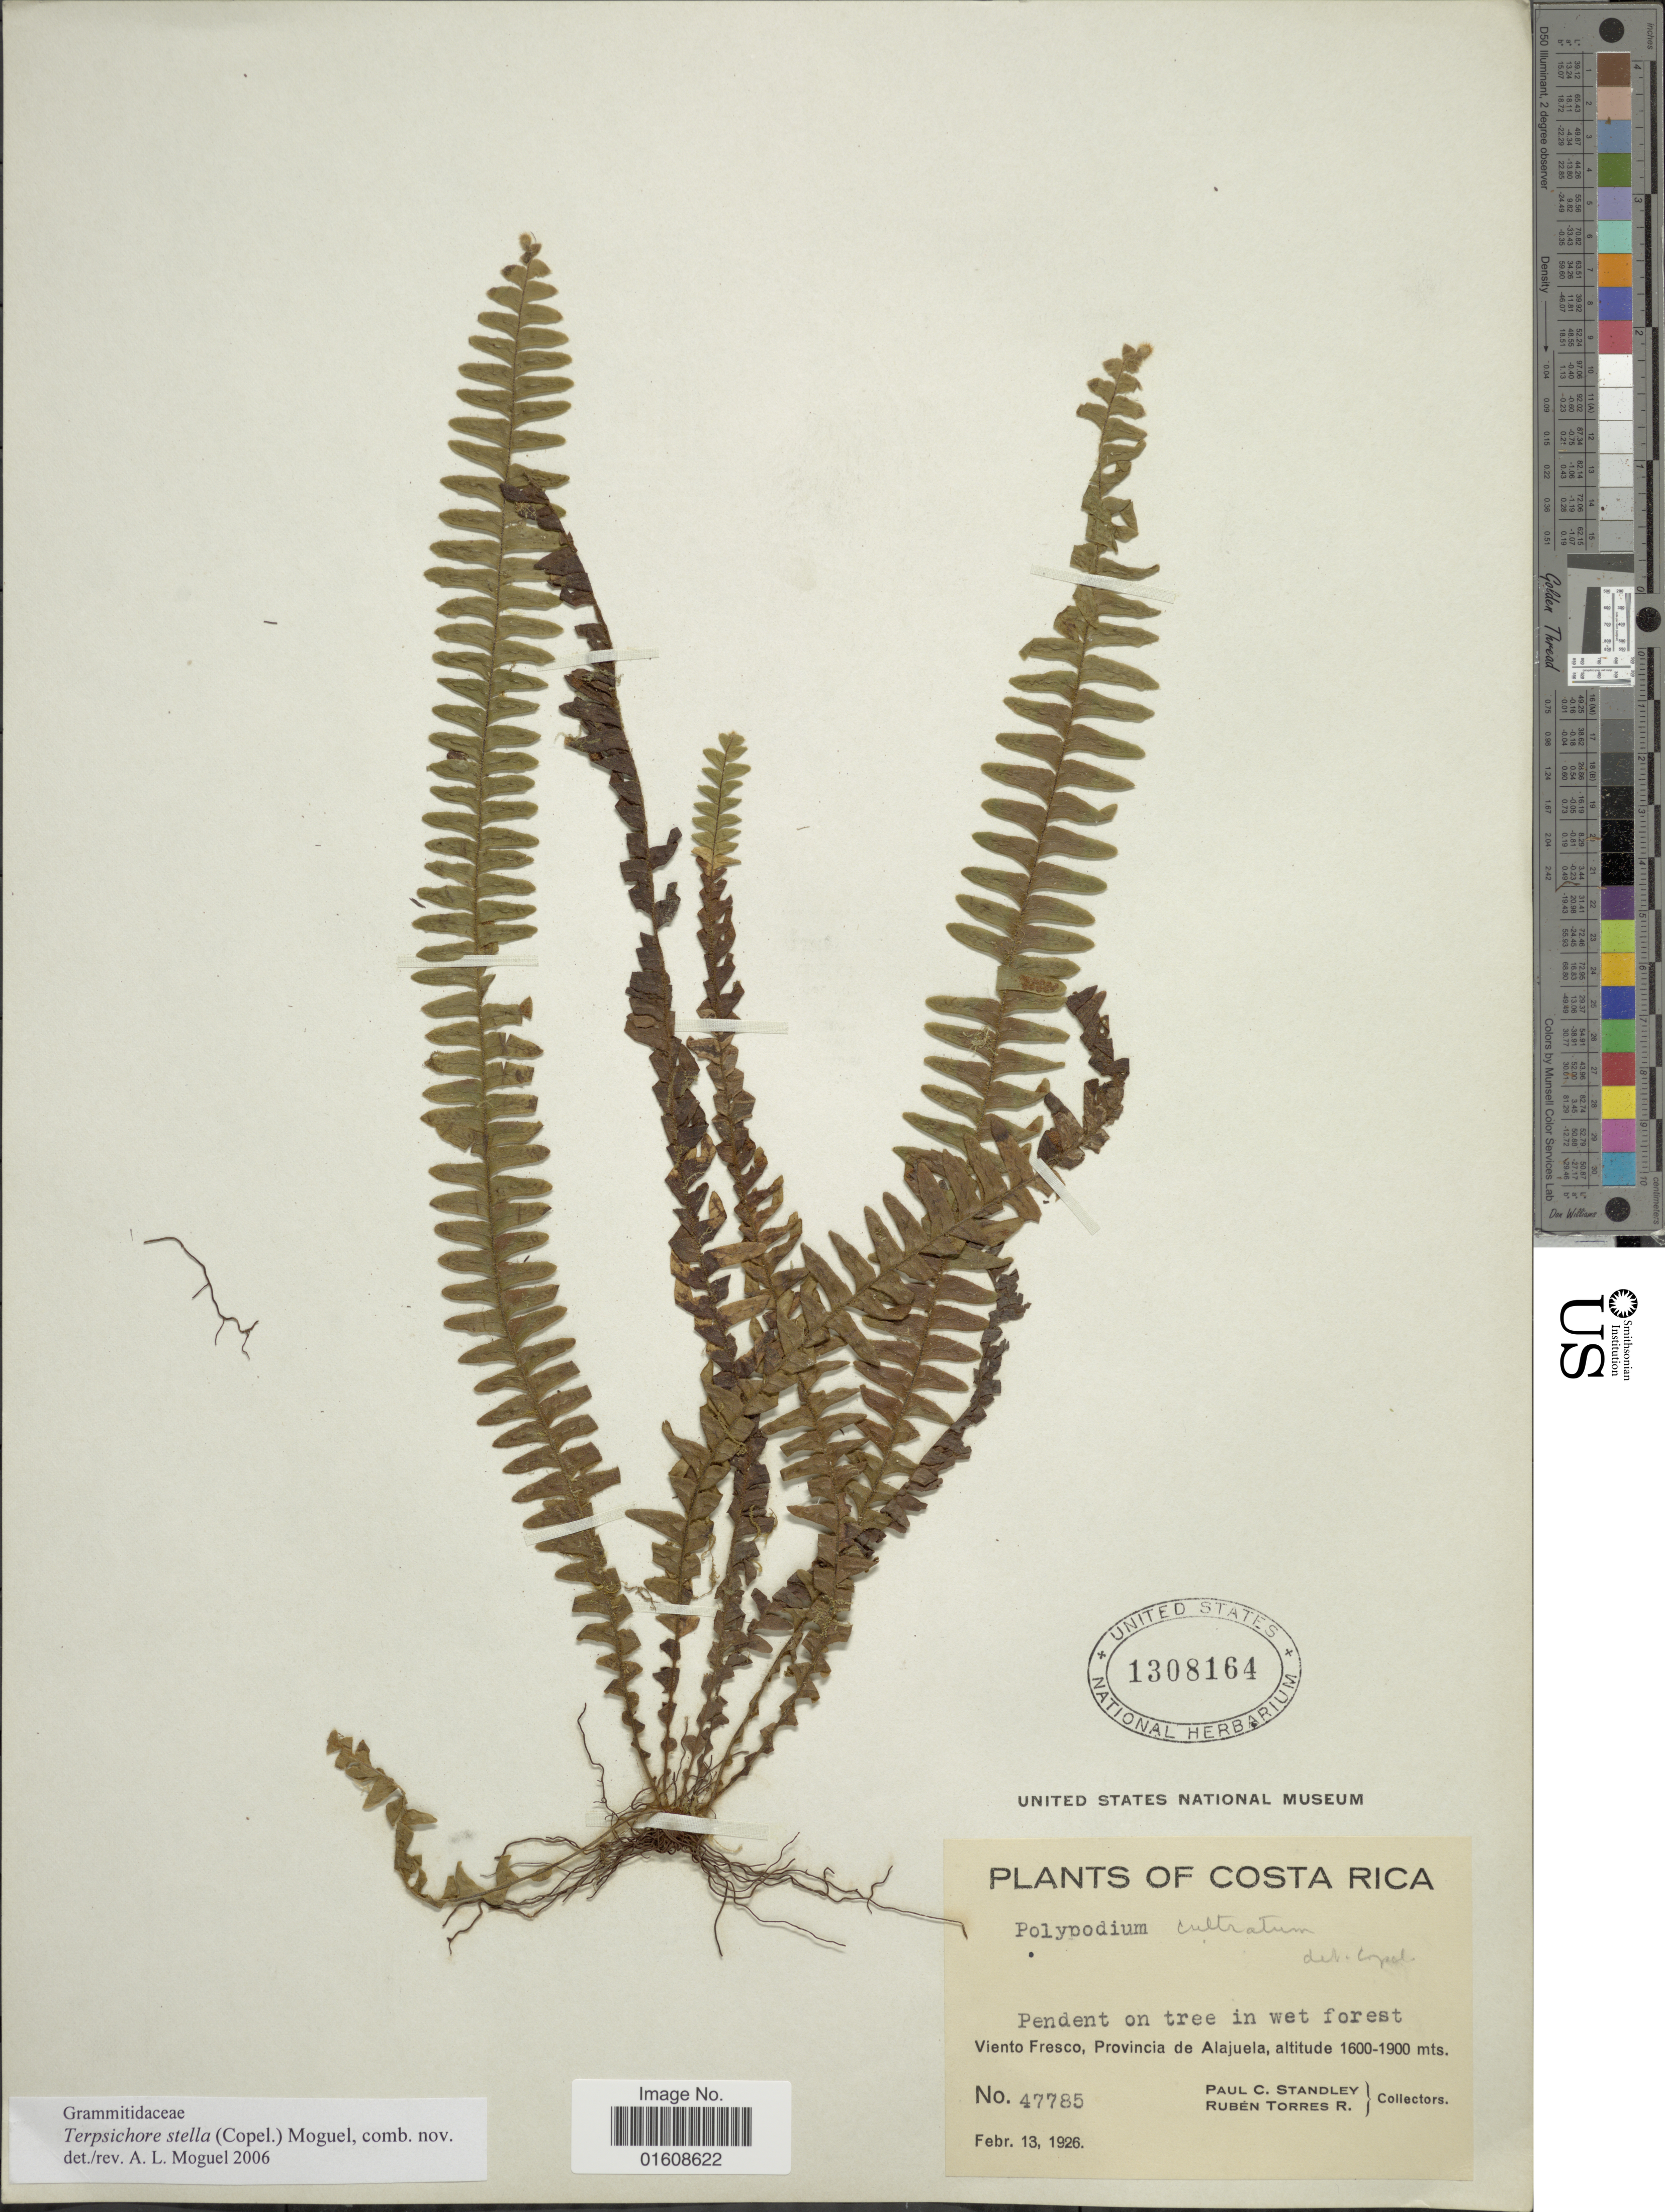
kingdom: Plantae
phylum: Tracheophyta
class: Polypodiopsida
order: Polypodiales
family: Polypodiaceae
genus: Alansmia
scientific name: Alansmia stella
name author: (Copel.) Moguel & M. Kessler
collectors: P. C. Standley & R. Torres Rojas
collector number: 47785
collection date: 1926-02-13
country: Costa Rica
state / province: Alajuela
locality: Viento Fresco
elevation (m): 1600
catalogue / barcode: US 1308164